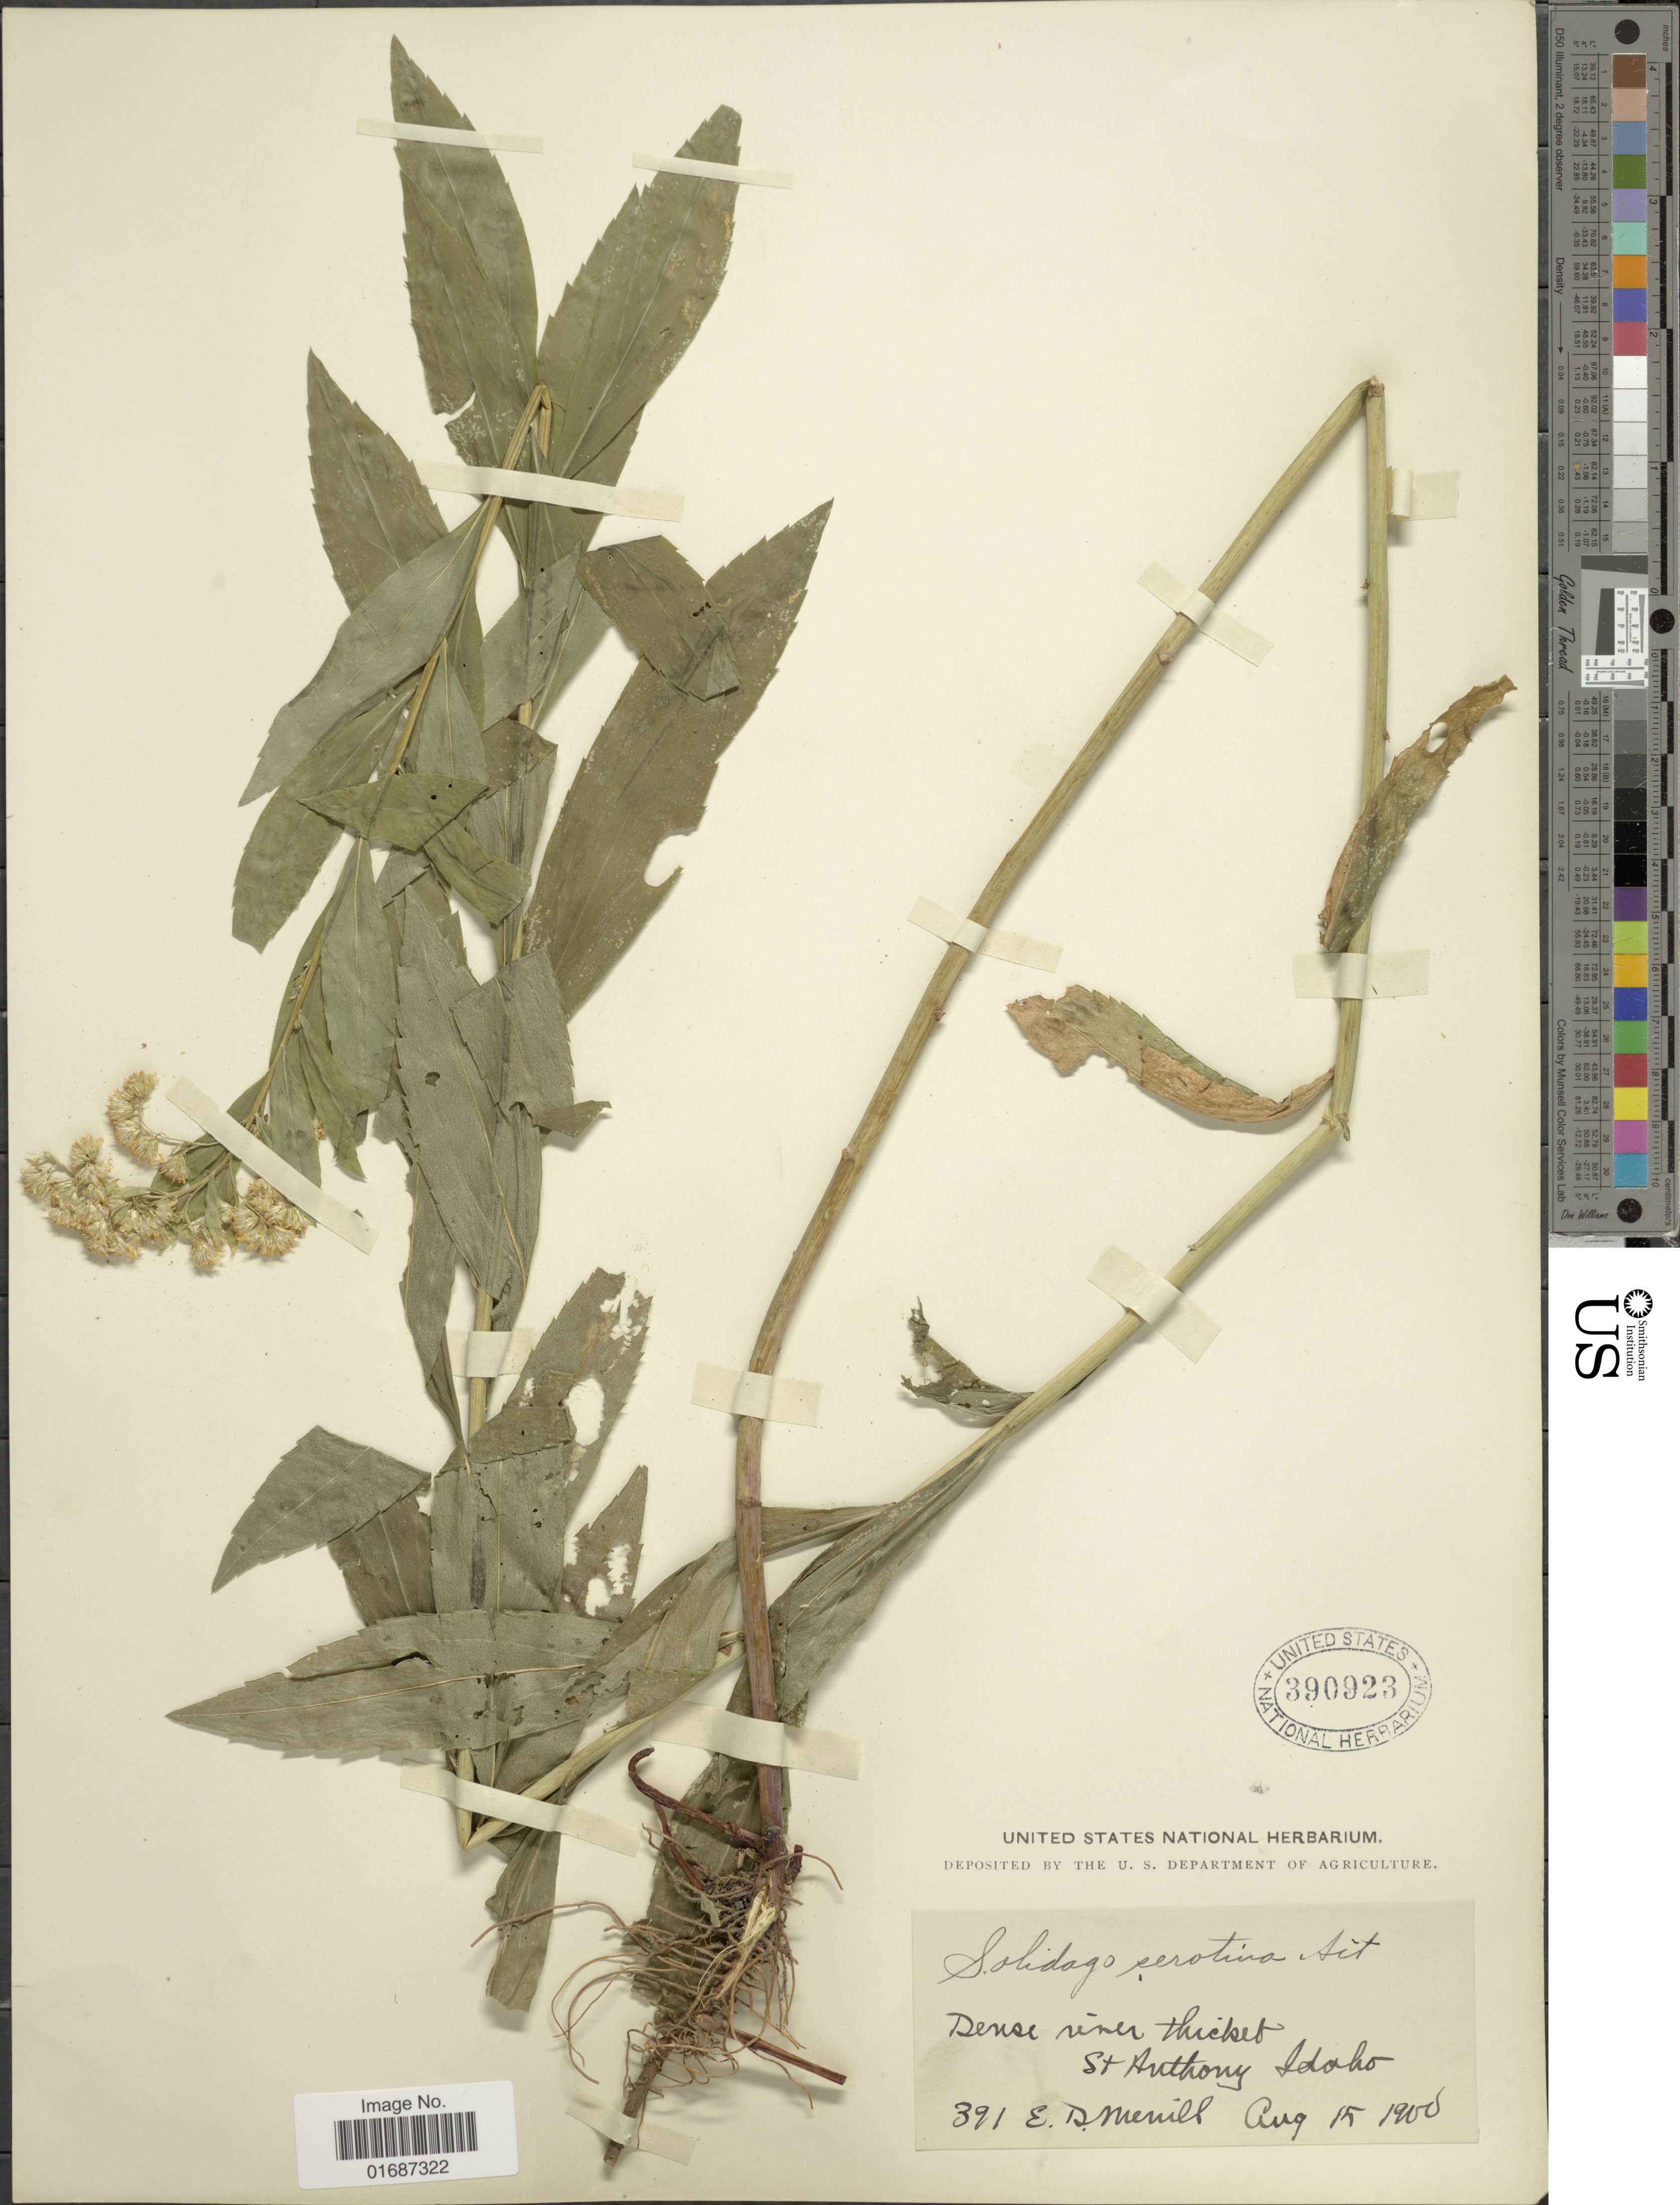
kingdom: Plantae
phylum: Tracheophyta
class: Magnoliopsida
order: Asterales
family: Asteraceae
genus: Solidago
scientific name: Solidago gigantea var. leiophylla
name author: Fernald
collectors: E. D. Merrill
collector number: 391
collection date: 1900-08-15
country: United States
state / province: Idaho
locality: St. Anthony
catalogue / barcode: US 390923